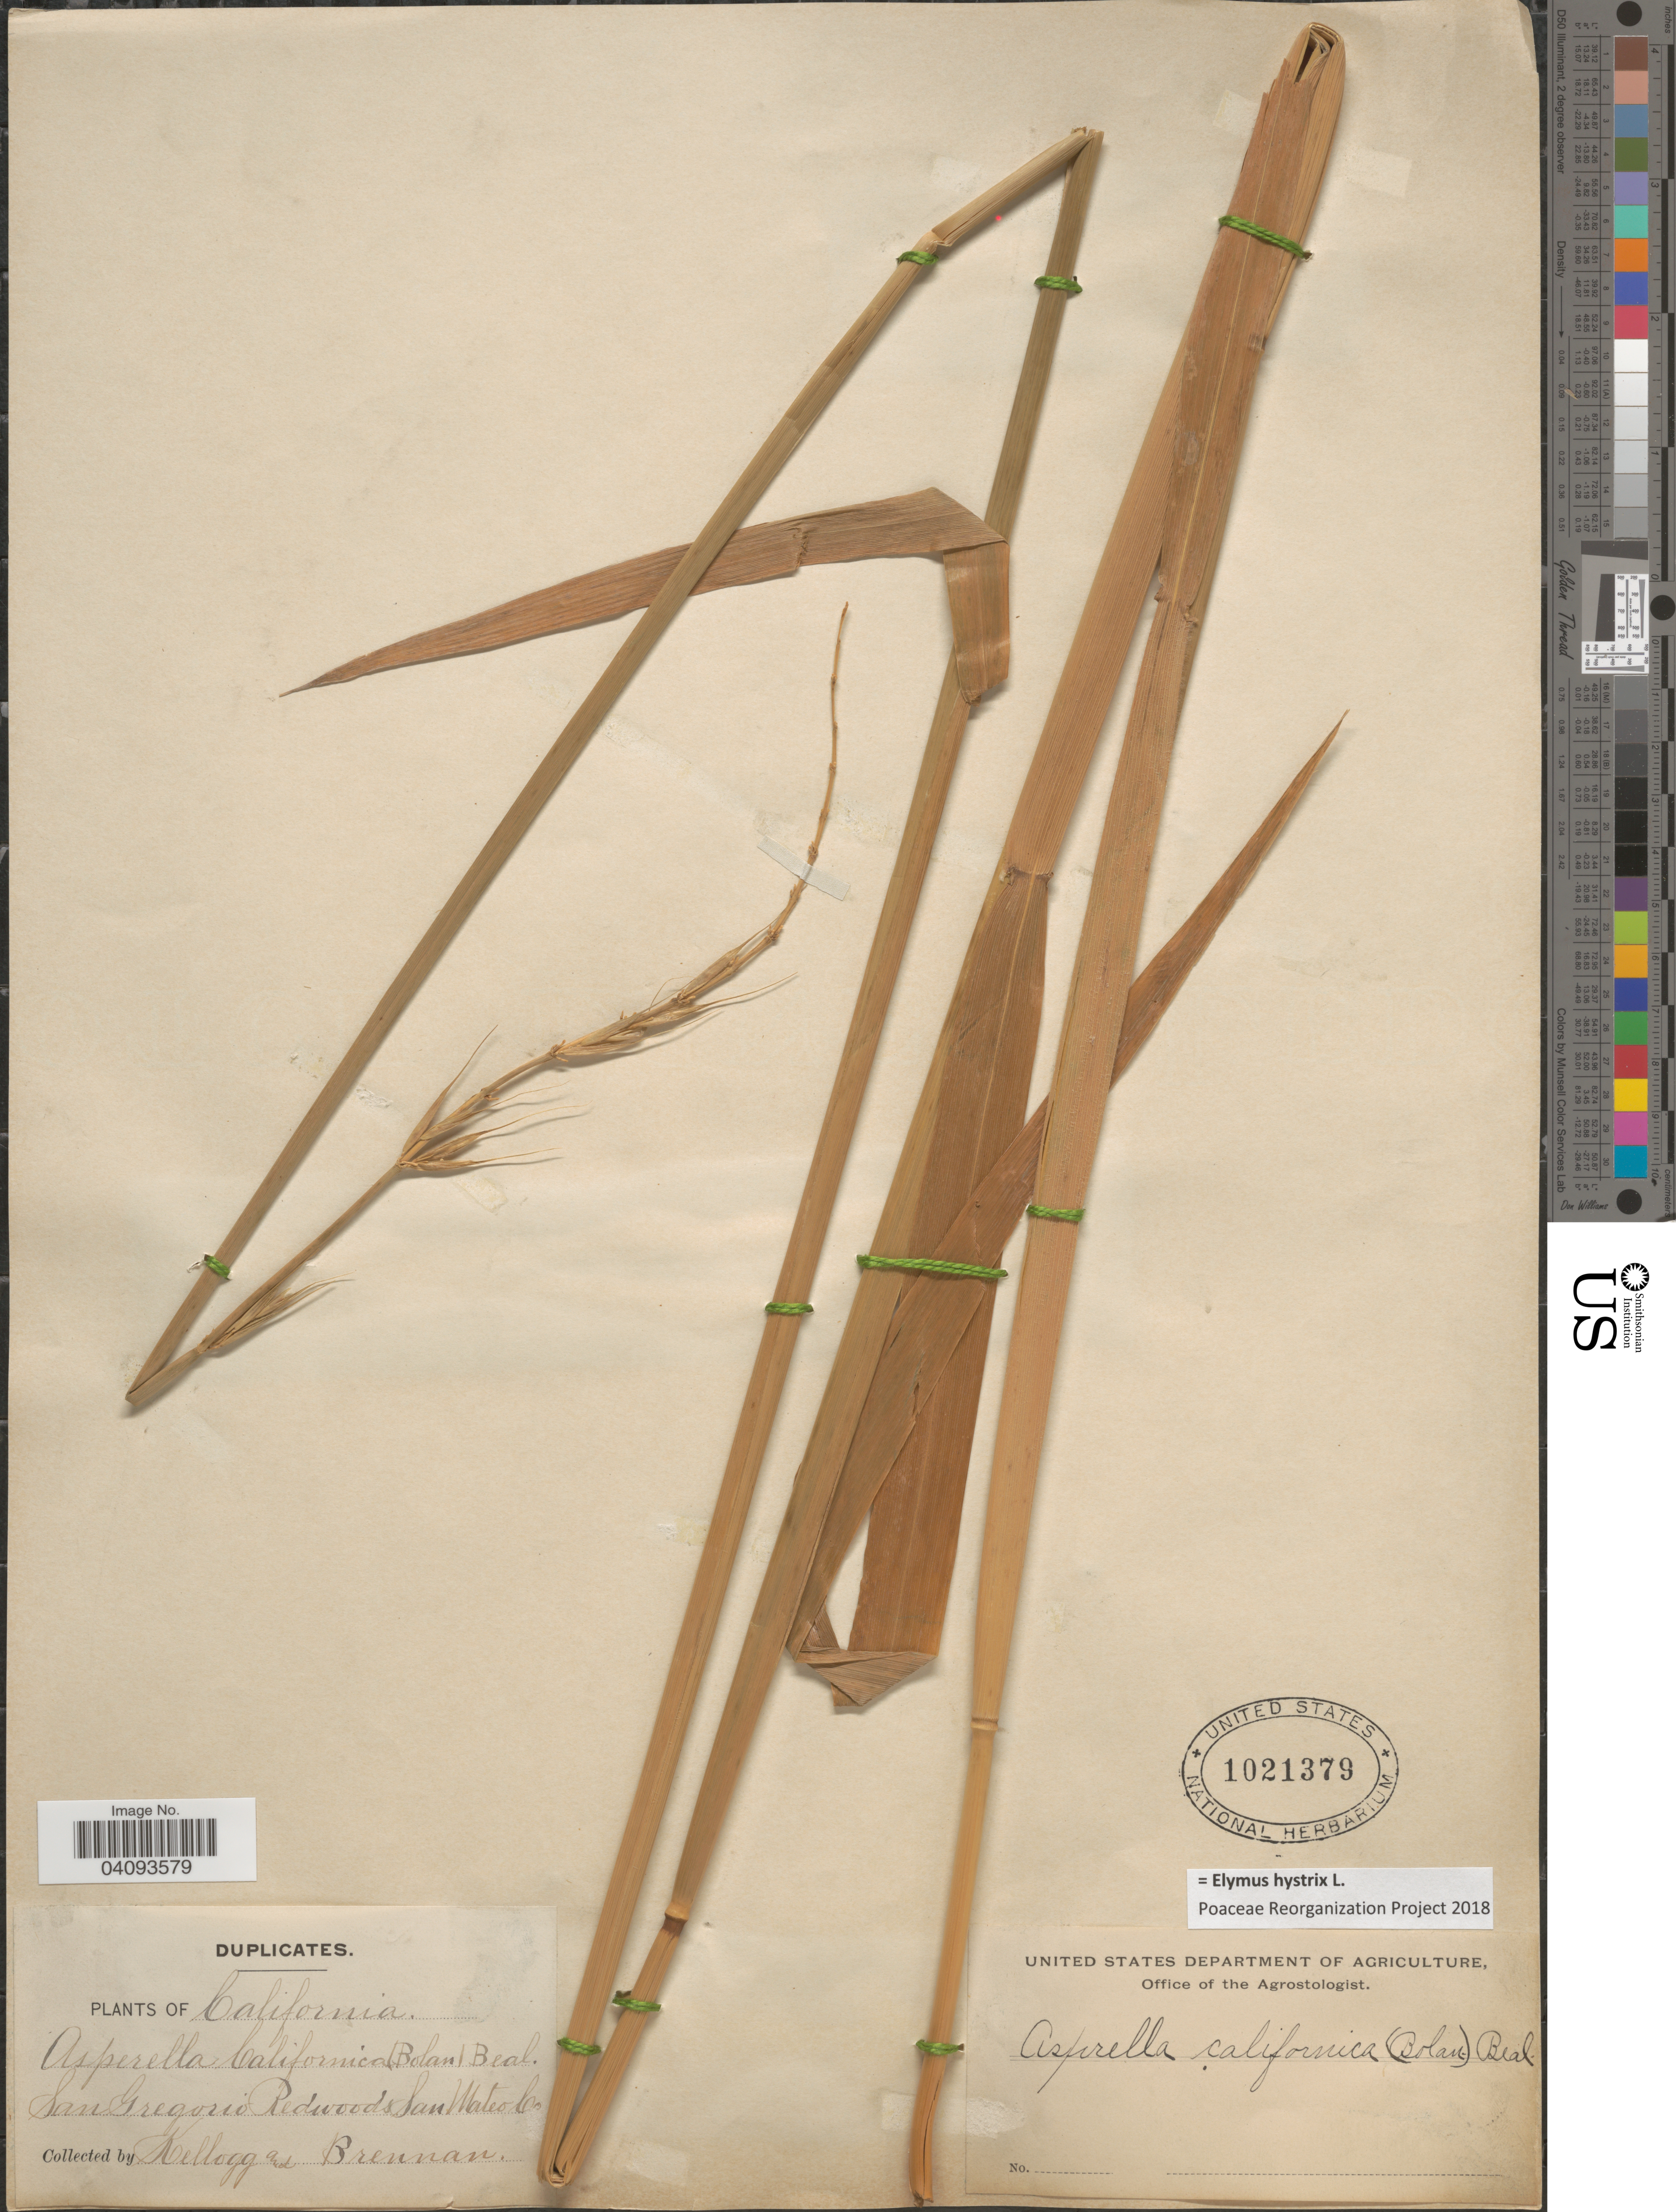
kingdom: Plantae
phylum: Tracheophyta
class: Liliopsida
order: Poales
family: Poaceae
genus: Elymus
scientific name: Elymus hystrix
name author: L.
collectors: -. Kellog & -. Brennan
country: United States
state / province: California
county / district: San Mateo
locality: San Gregorio. Redwoods. San Mateo Co.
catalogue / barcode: US 1021379